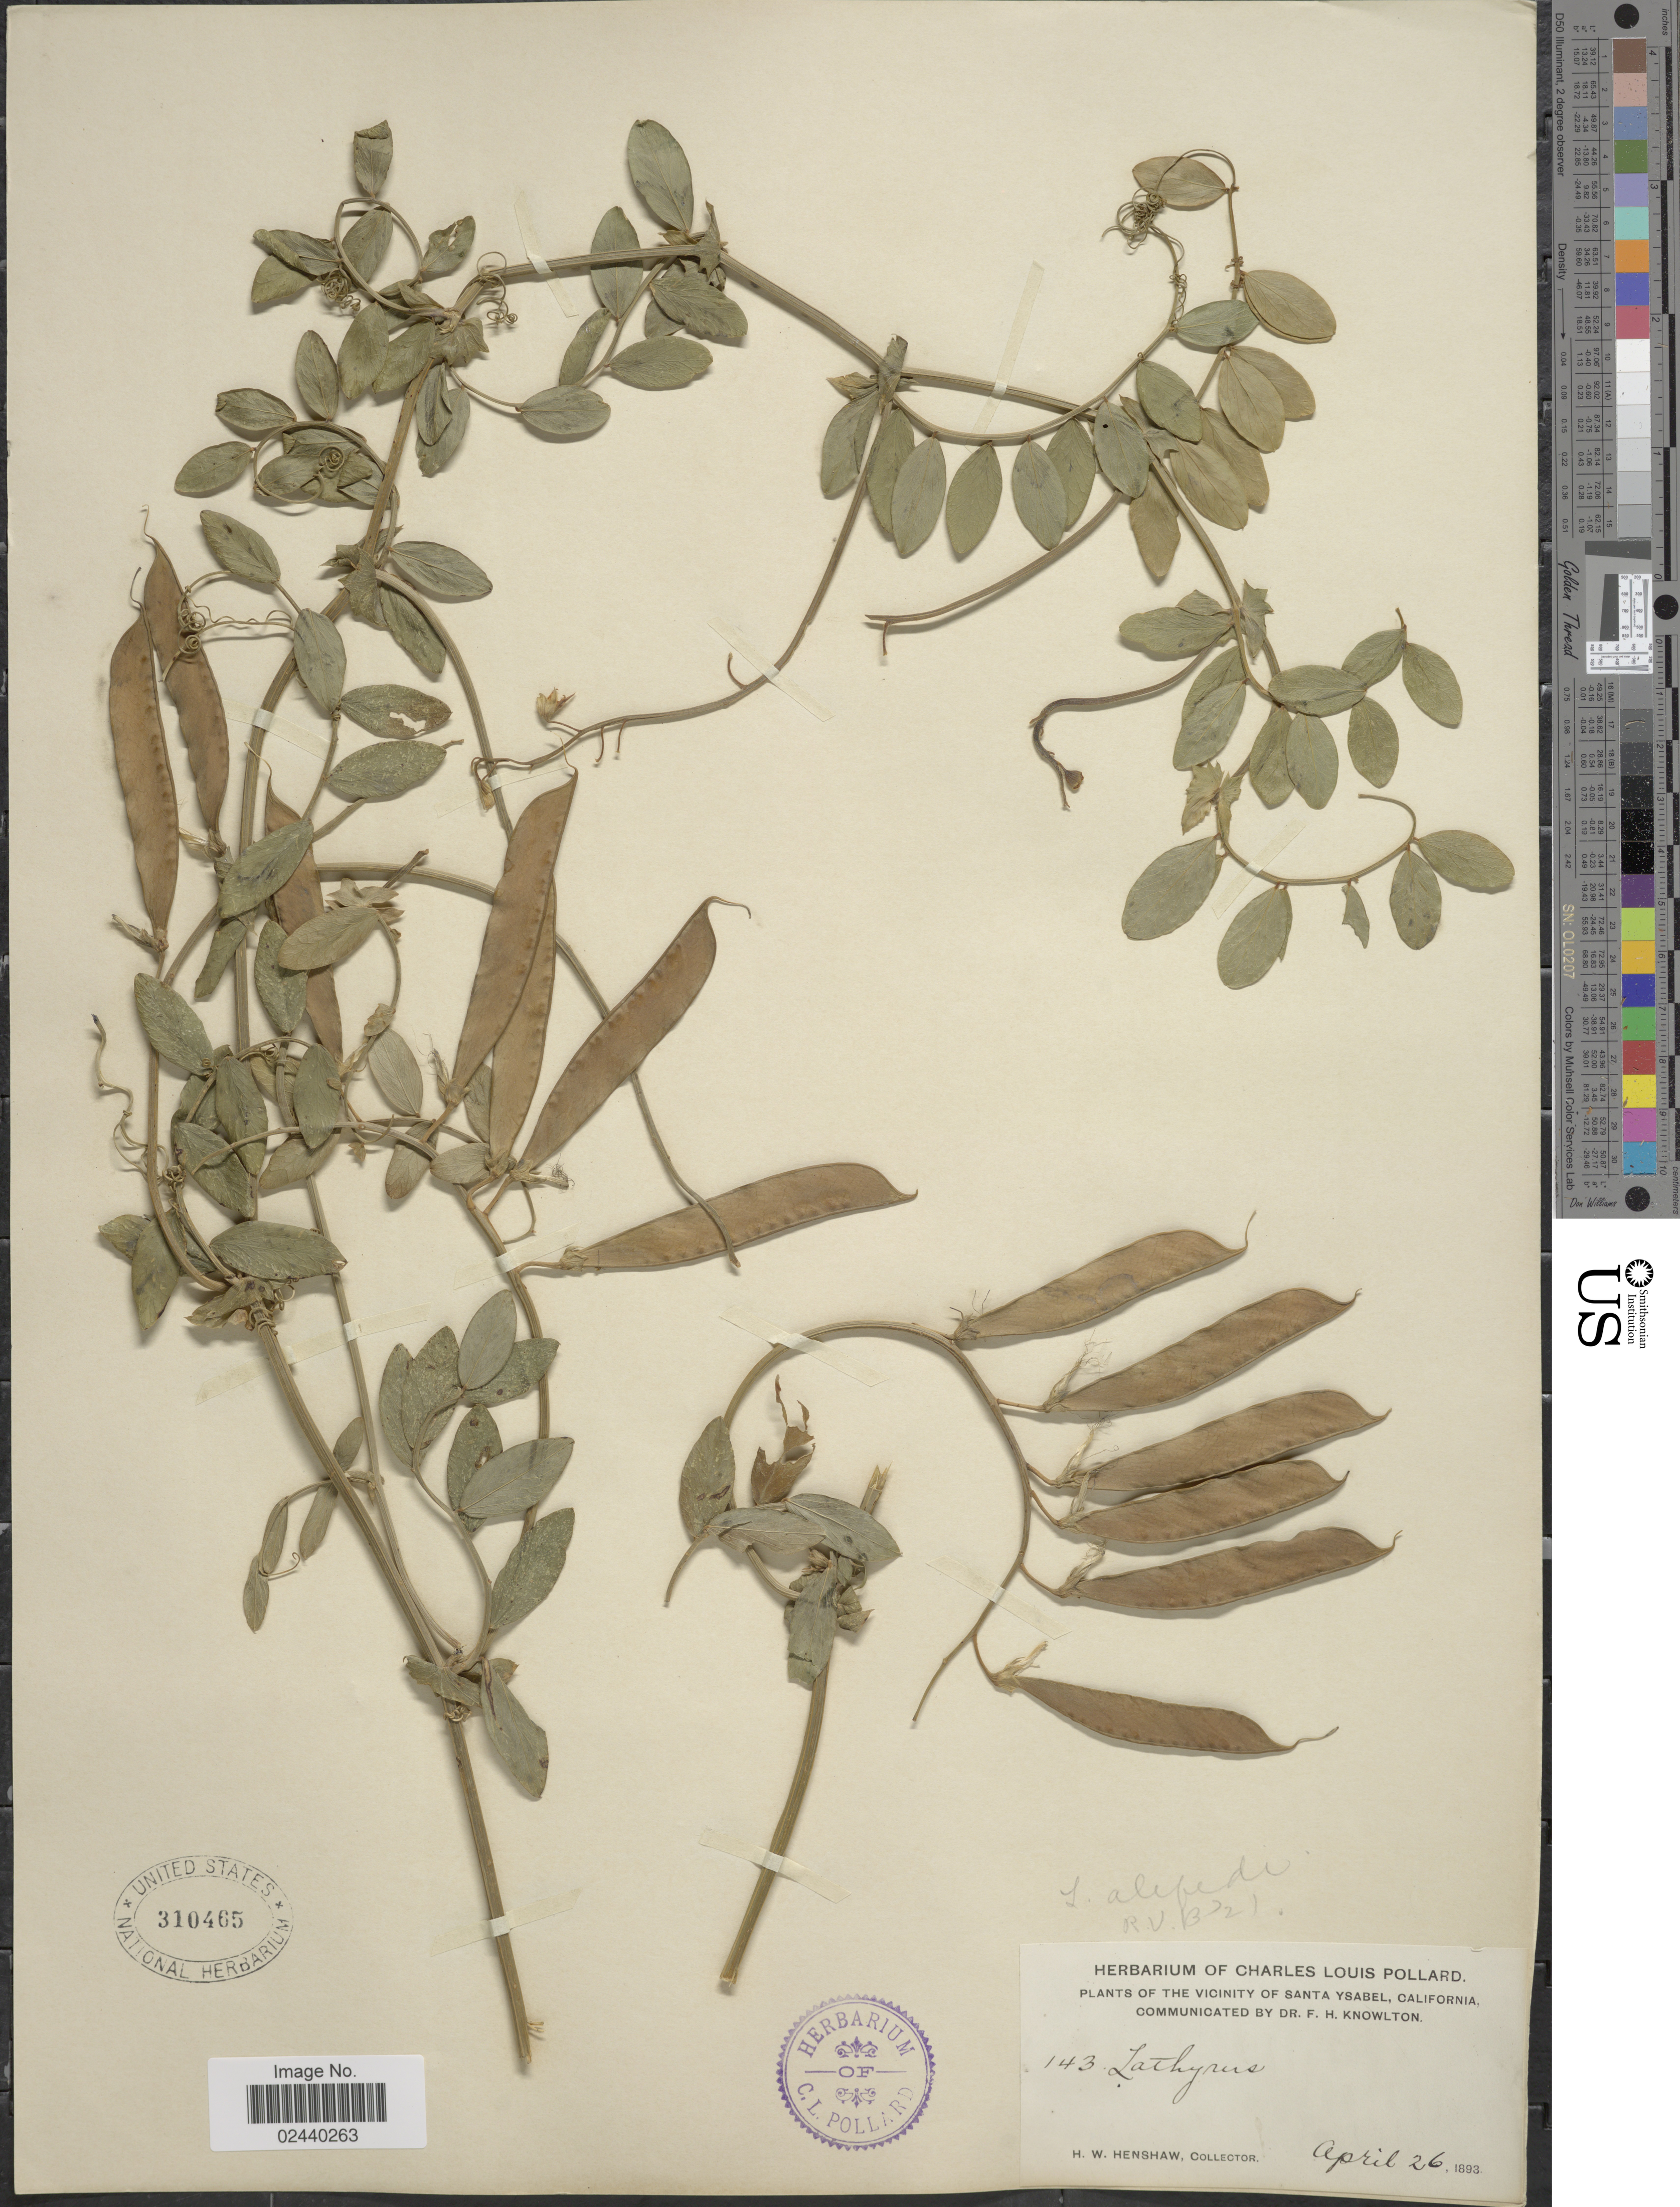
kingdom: Plantae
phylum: Tracheophyta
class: Magnoliopsida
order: Fabales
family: Fabaceae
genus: Lathyrus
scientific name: Lathyrus alefeldii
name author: T.G. White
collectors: H. Henshaw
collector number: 143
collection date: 1893-04-26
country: United States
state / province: California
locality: The Vicinity of Santa Ysabel.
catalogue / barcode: US 310465